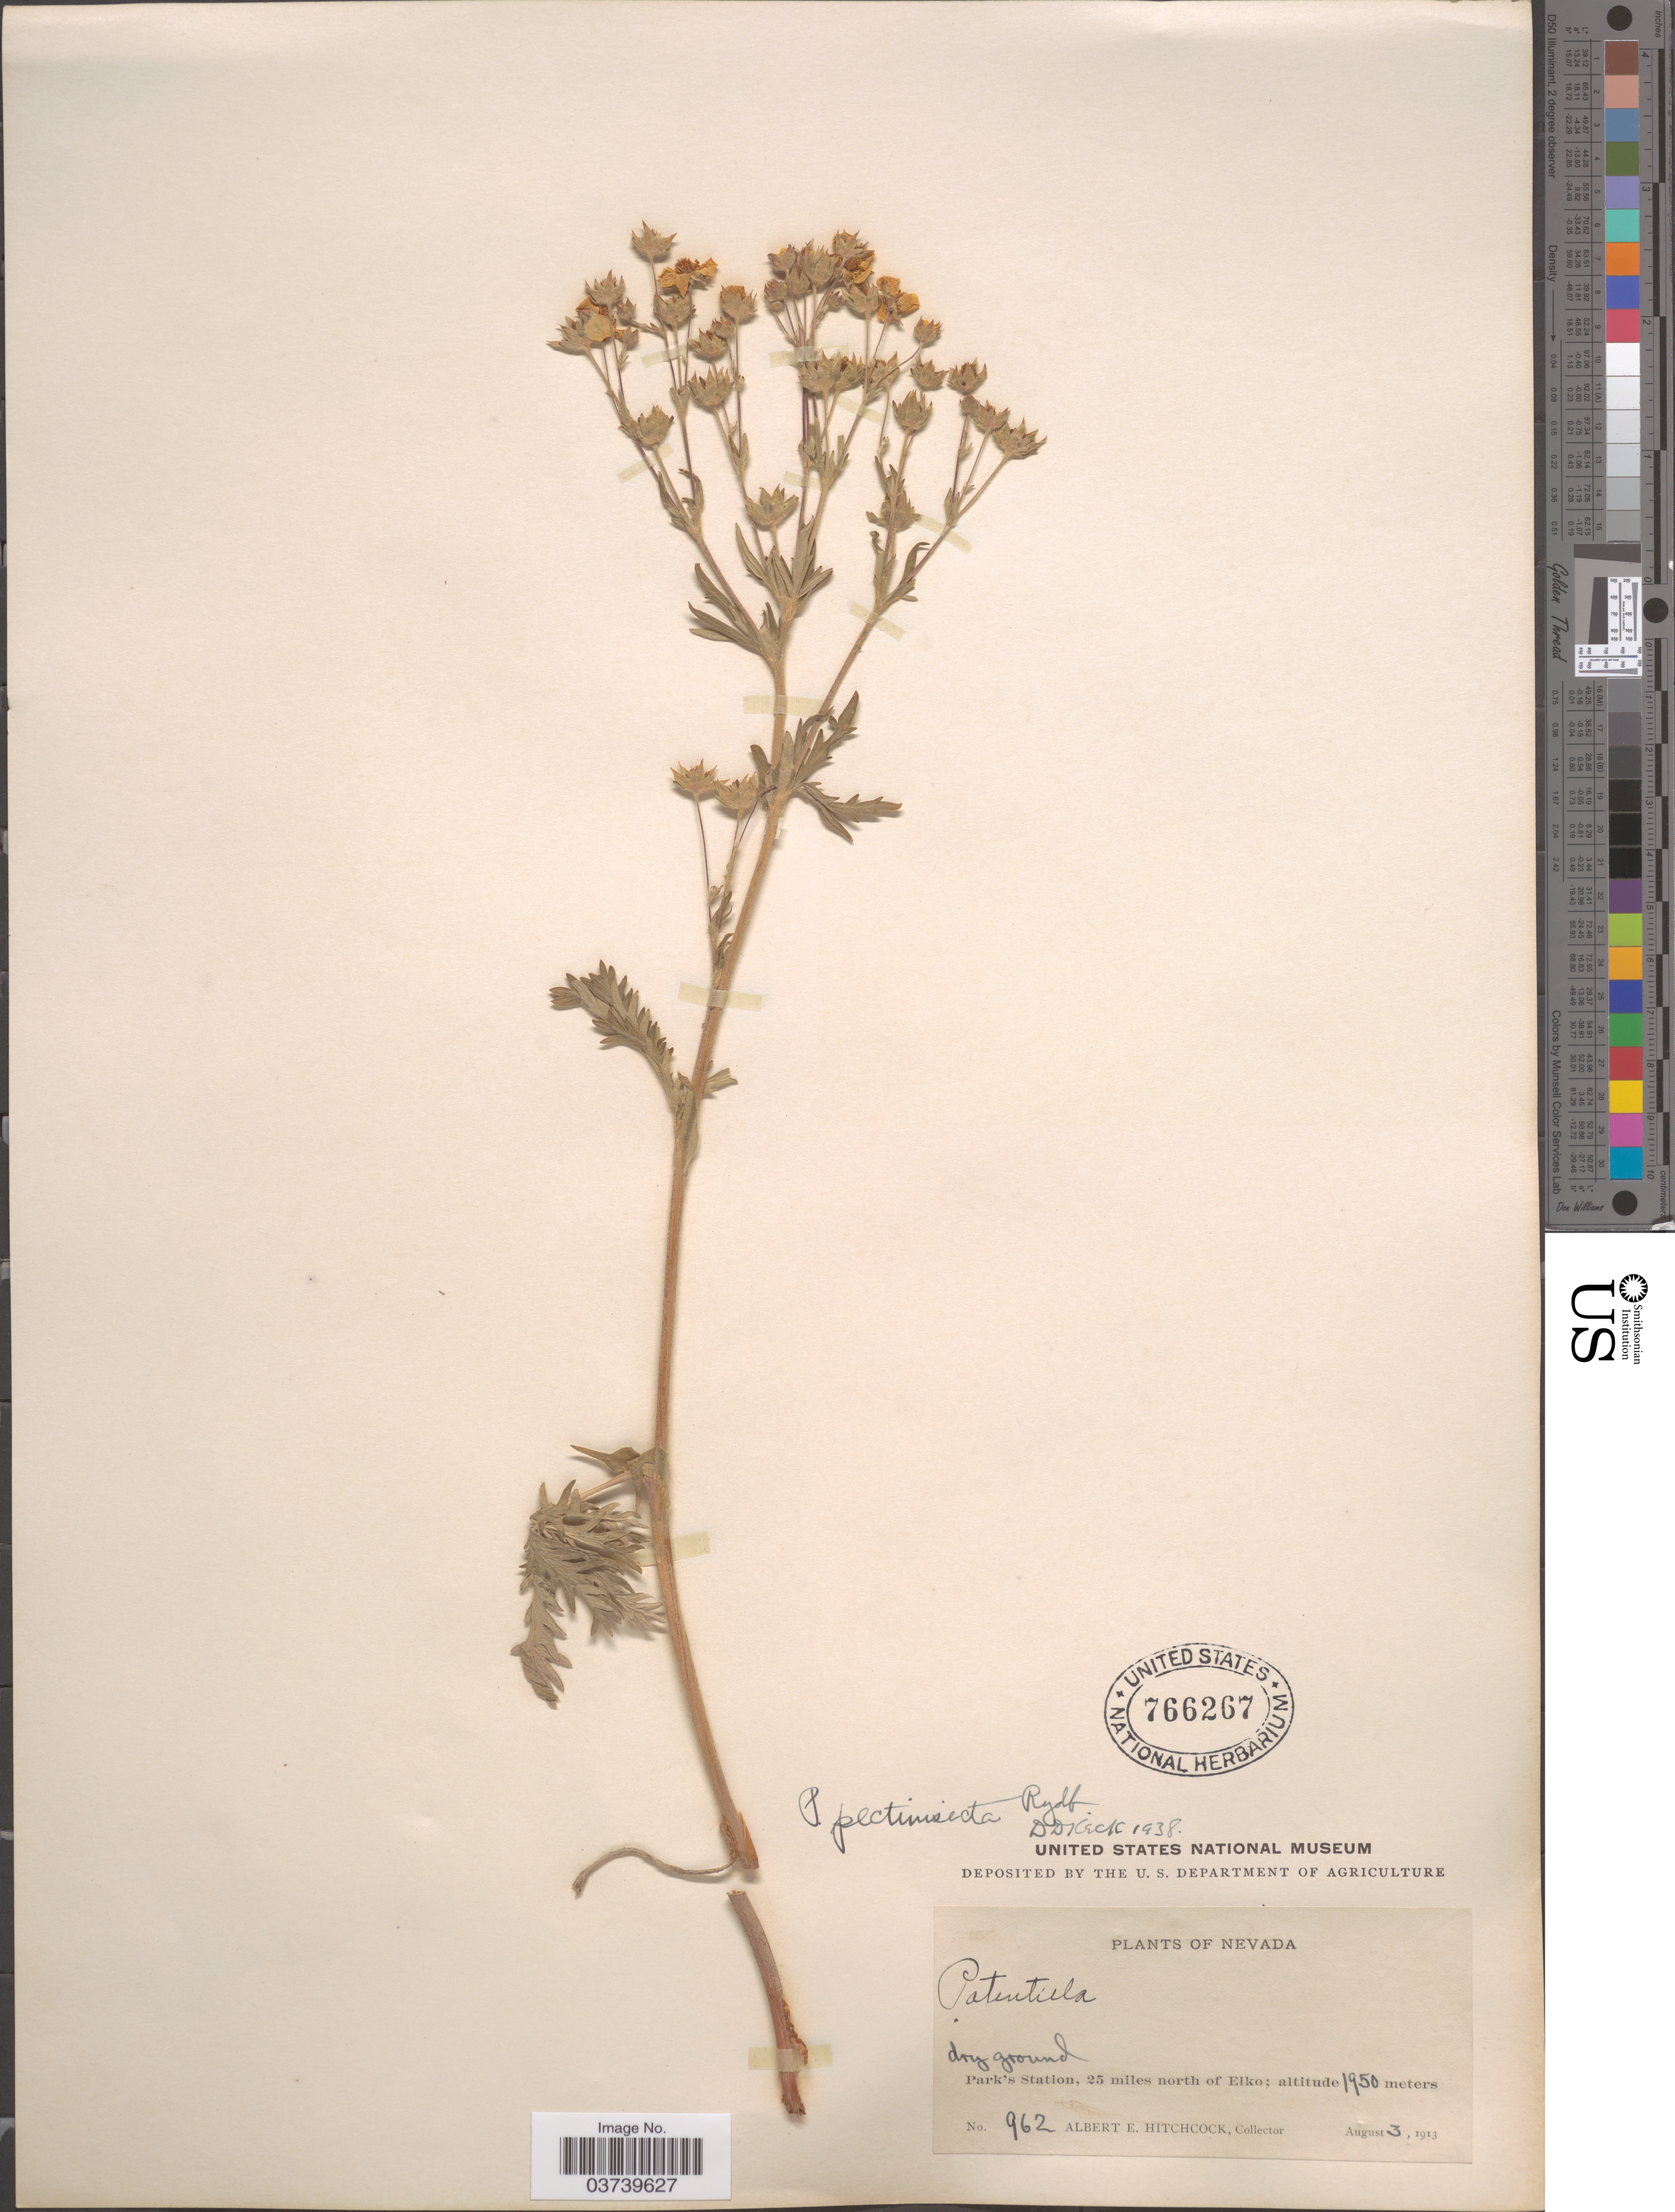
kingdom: Plantae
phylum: Tracheophyta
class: Magnoliopsida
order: Rosales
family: Rosaceae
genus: Potentilla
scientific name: Potentilla gracilis var. elmeri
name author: (Rydb.) Jeps.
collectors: A. Hitchcock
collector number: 962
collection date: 1913-08-03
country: United States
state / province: Nevada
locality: Park's Station, 25 miles north of Elko.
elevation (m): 1950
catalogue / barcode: US 766267